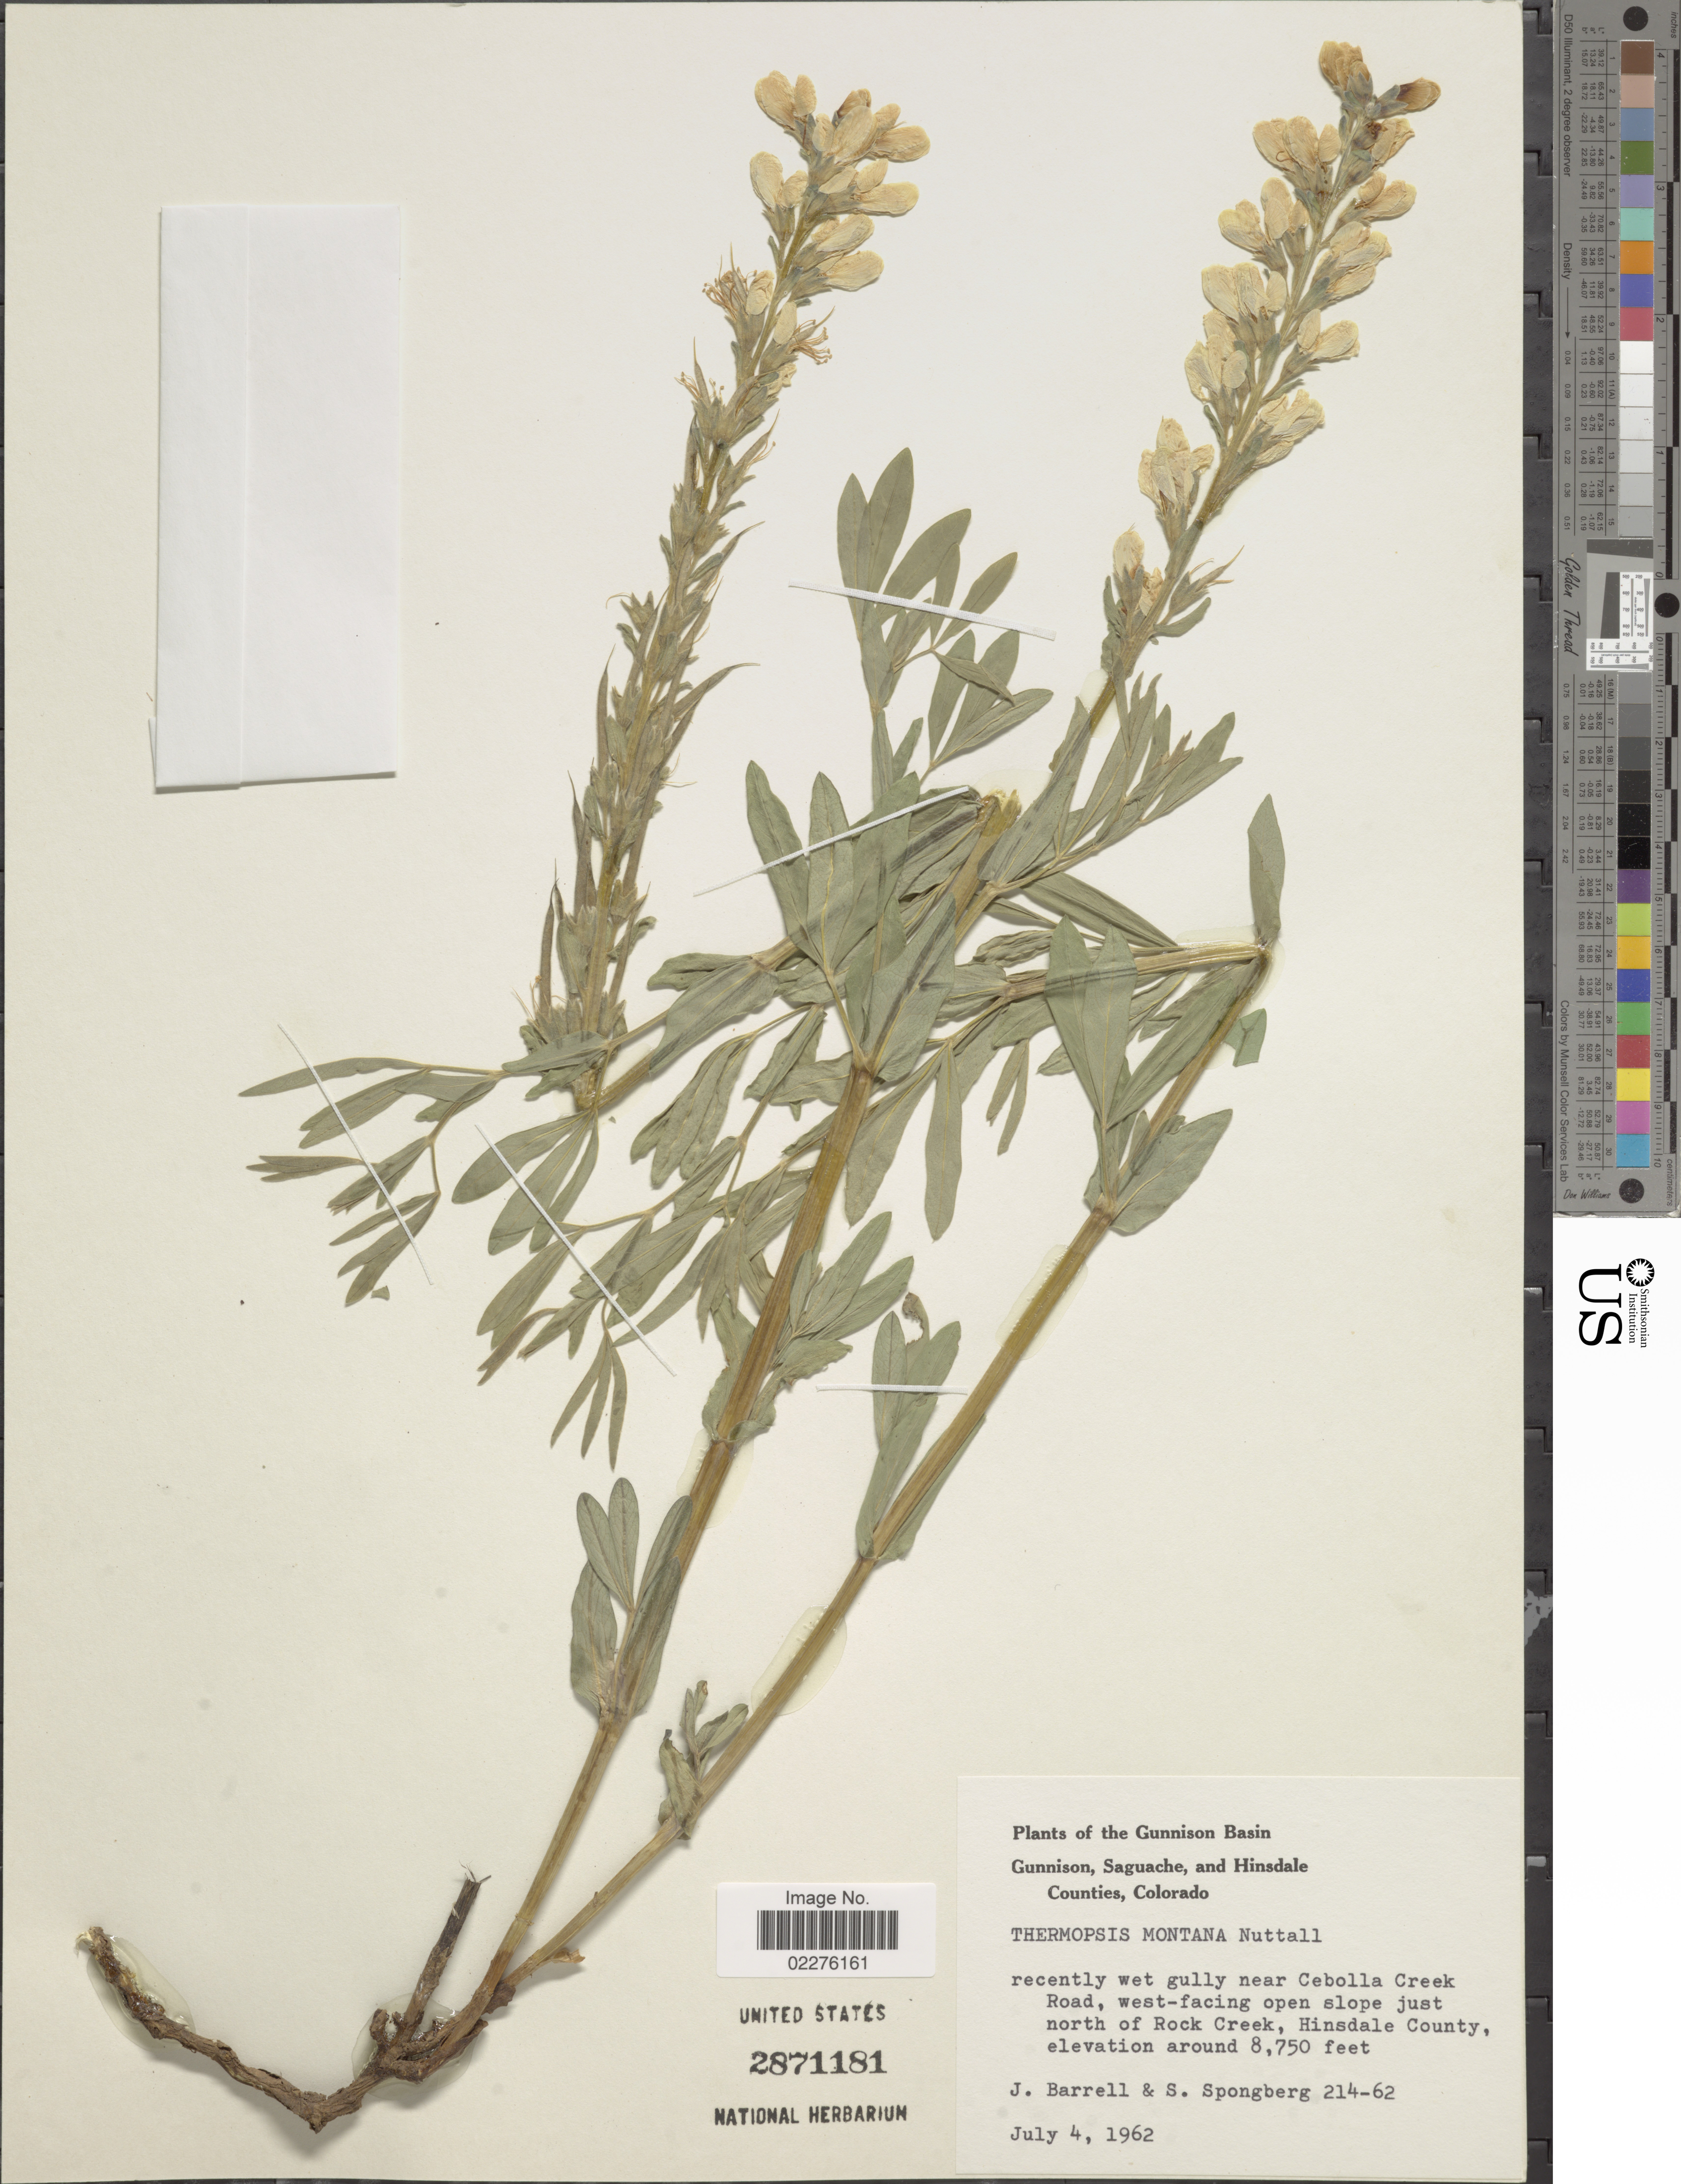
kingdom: Plantae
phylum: Tracheophyta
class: Magnoliopsida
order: Fabales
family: Fabaceae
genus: Thermopsis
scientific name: Thermopsis montana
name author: Nutt.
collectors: J. Barrell & S. A.Spongberg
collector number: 214-62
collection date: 1962-07-04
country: United States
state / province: Colorado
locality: The Gunnison Basin Gunnison, Saguache, and Hinsdale Counties, recently wet gully near Cebolla Creek Road, west-facing open slope just north of Rock Creek, Hinsdale County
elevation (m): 2667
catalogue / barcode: US 2871181